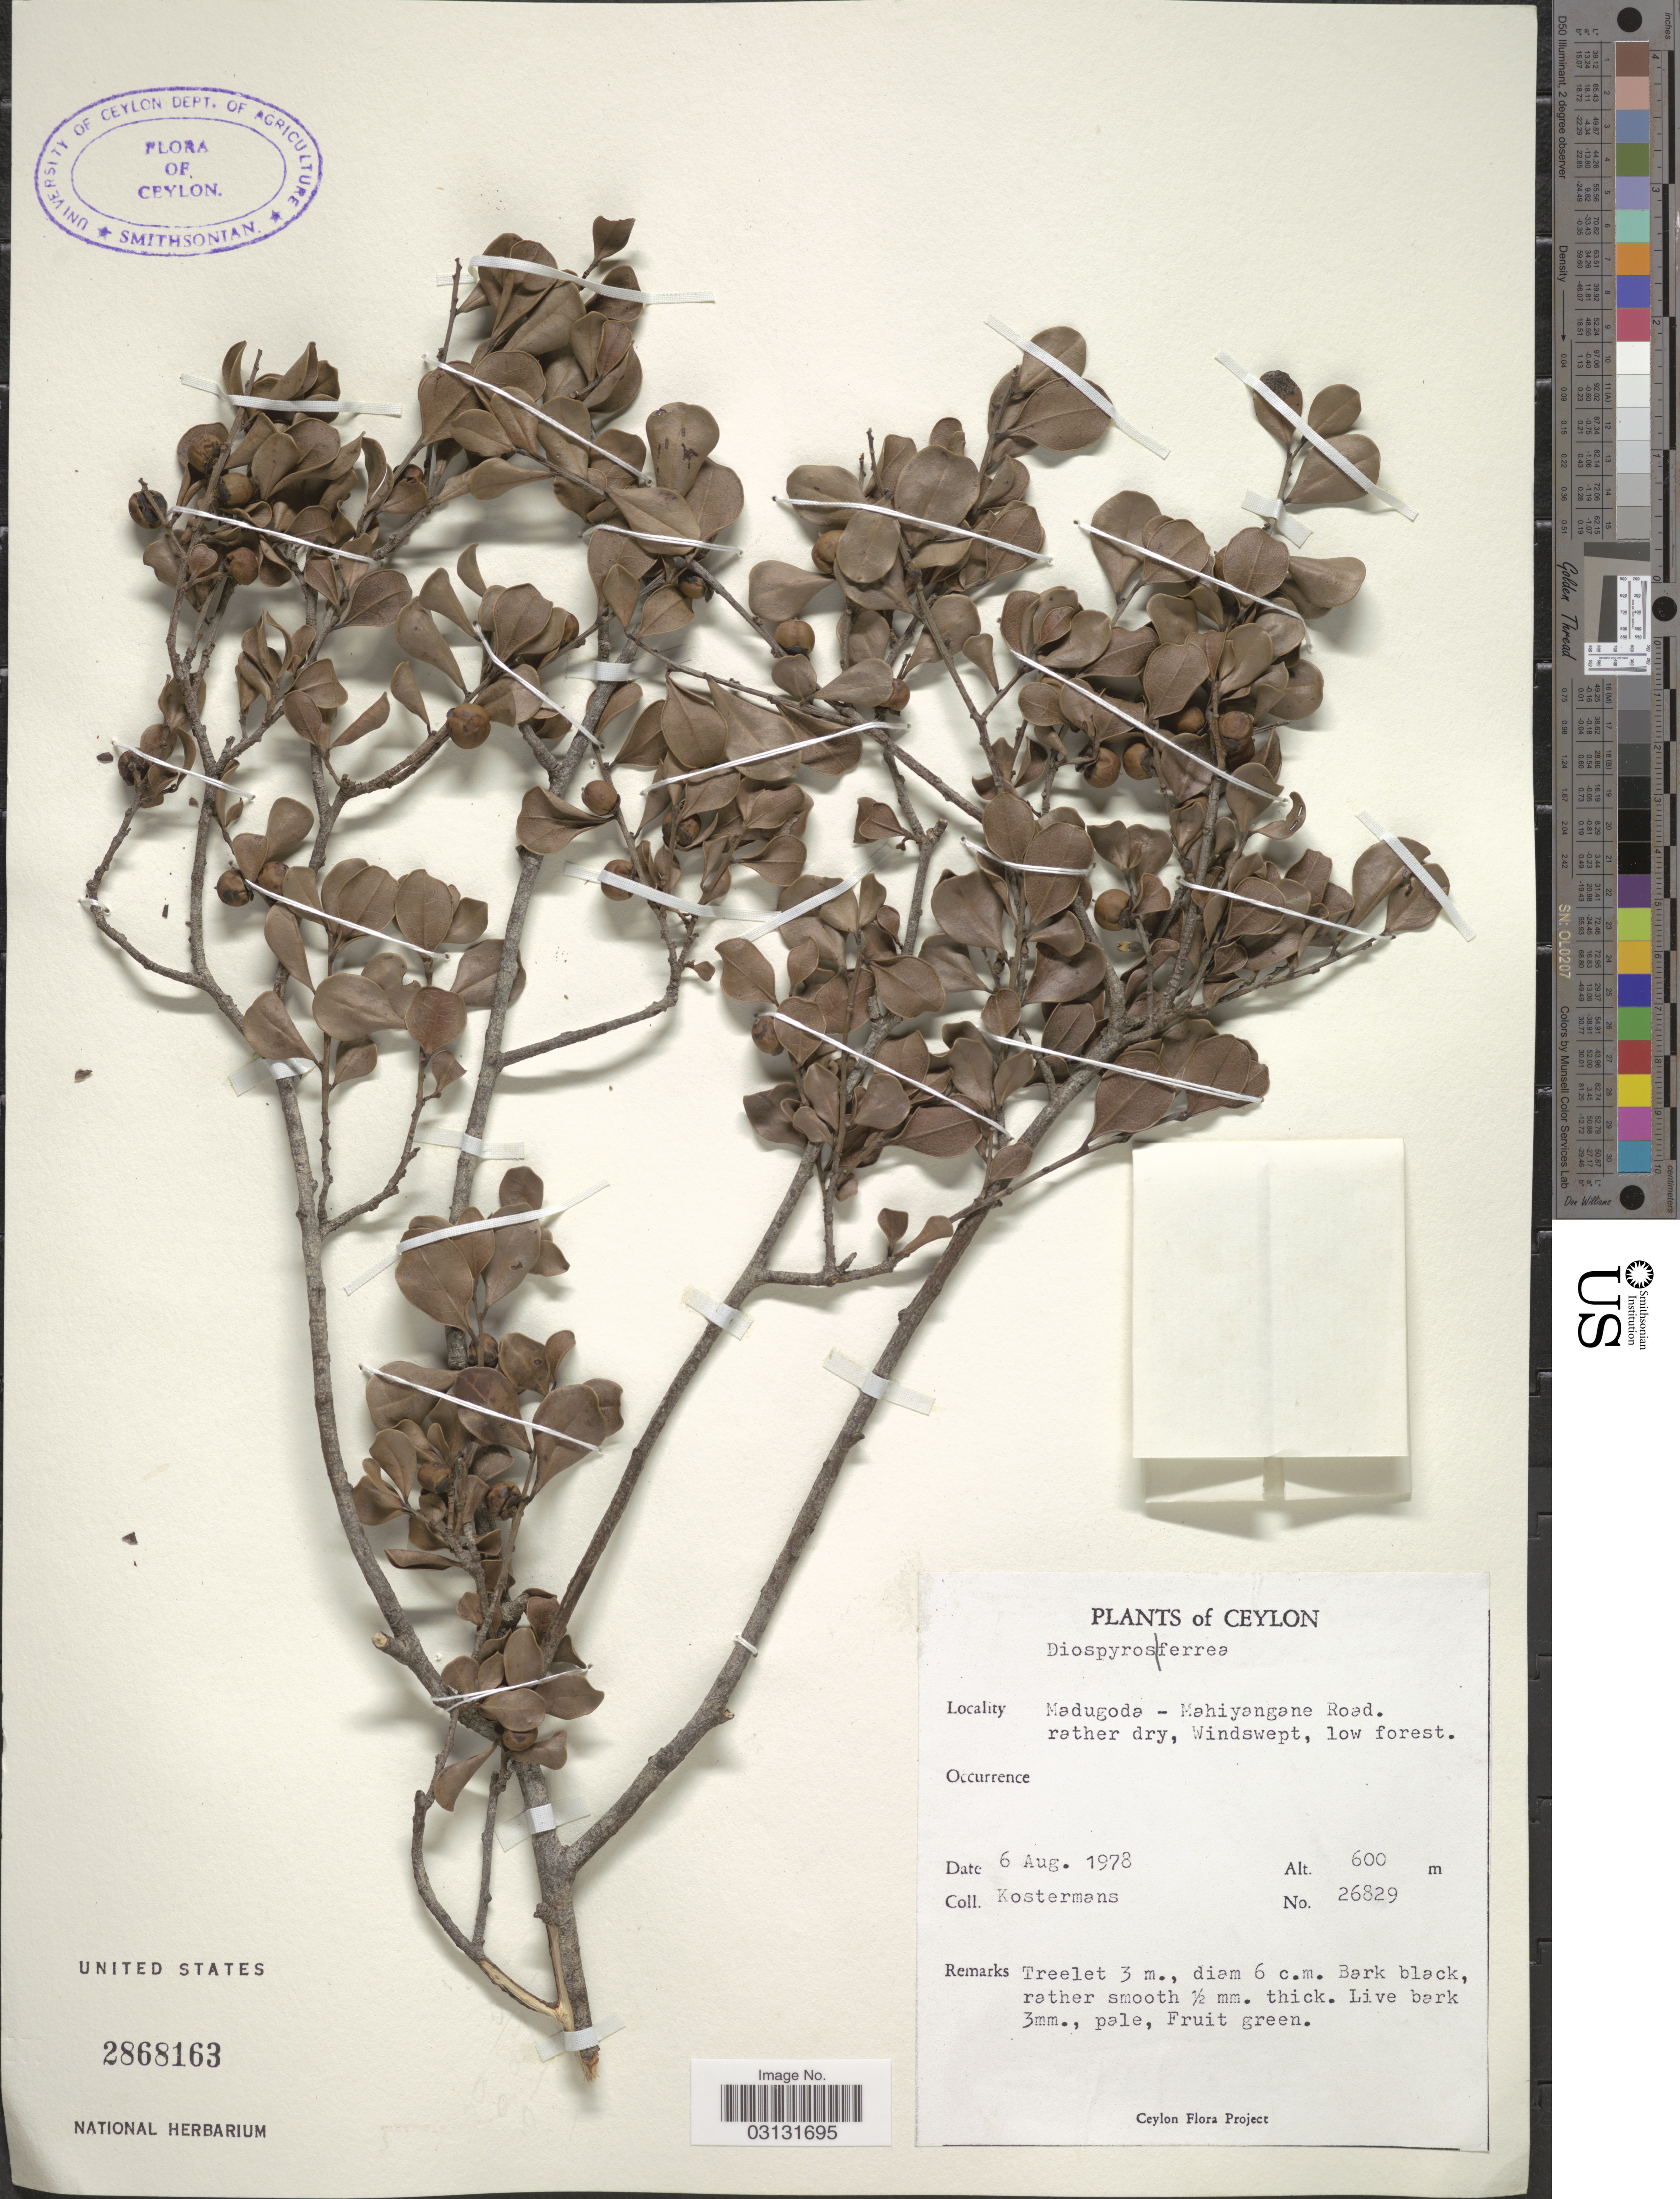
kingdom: Plantae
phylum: Tracheophyta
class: Magnoliopsida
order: Ericales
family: Ebenaceae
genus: Diospyros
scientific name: Diospyros ferrea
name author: (Willd.) Bakh.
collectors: Kostermans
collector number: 26829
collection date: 1978-08-06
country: Sri Lanka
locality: Ceylon. Madugoda - Mahiyangane Road. Windswept.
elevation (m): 600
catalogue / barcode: US 2868163